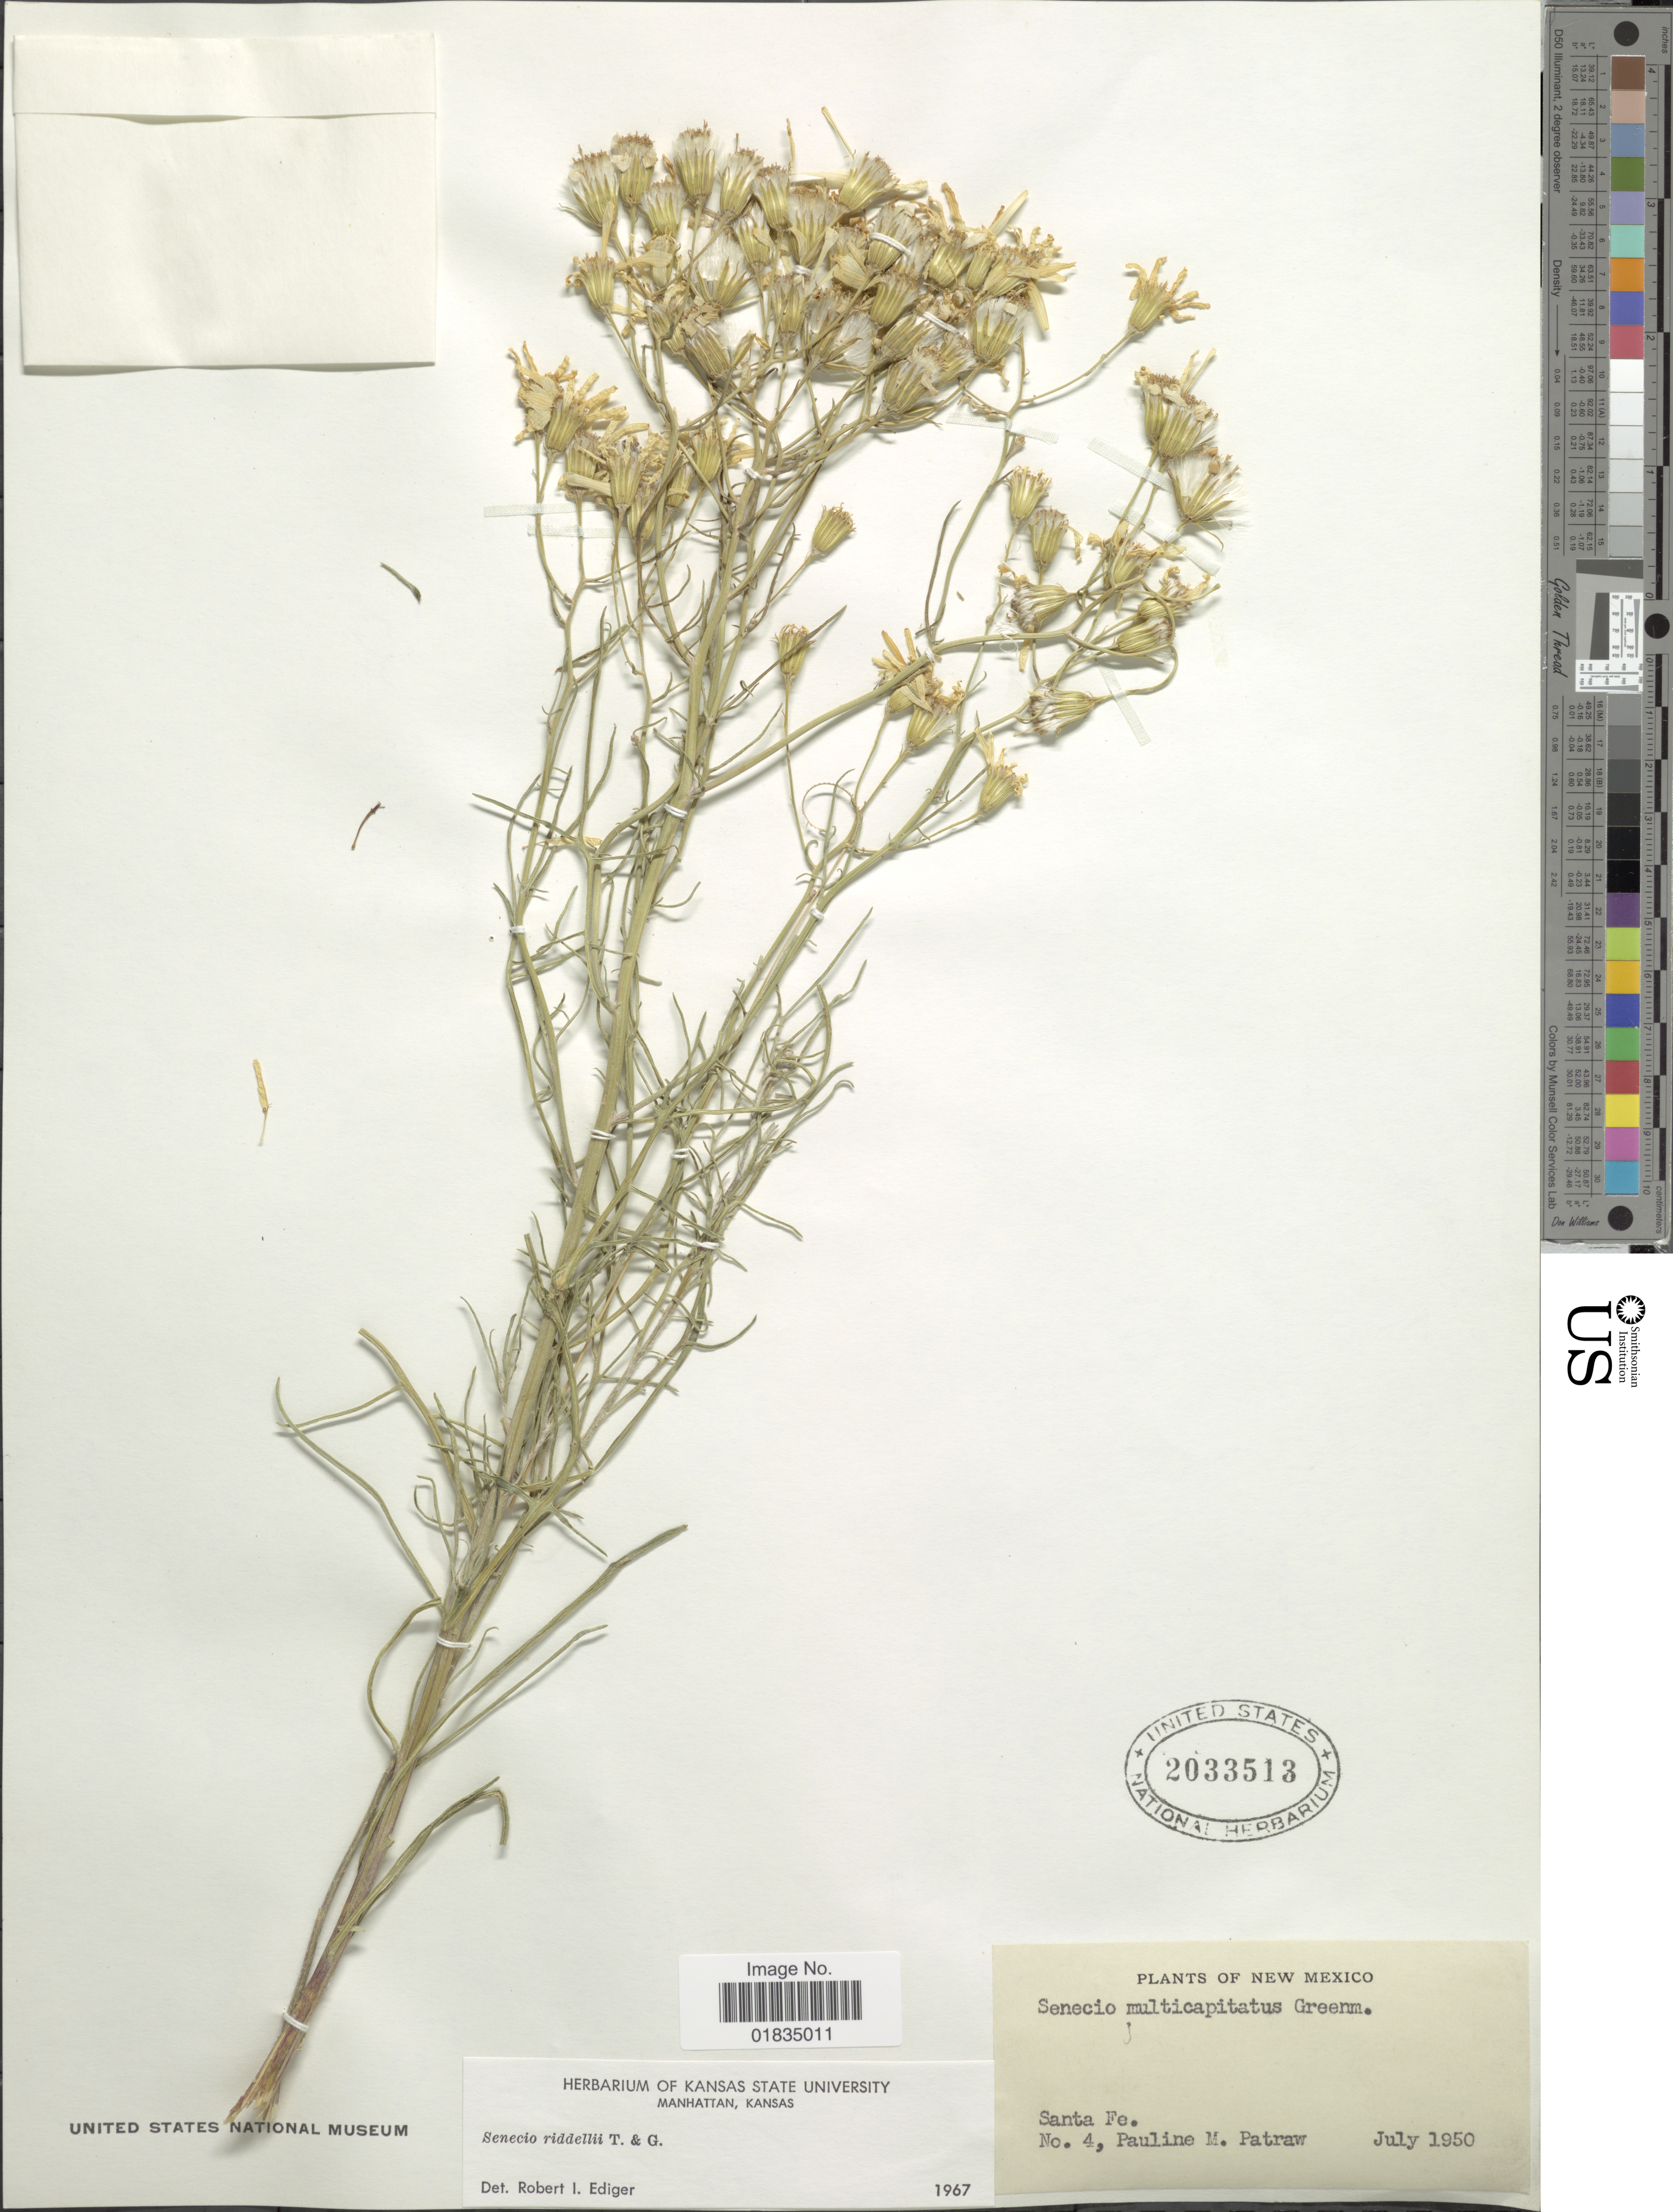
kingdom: Plantae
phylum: Tracheophyta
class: Magnoliopsida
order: Asterales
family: Asteraceae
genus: Senecio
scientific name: Senecio riddellii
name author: Torr. & A. Gray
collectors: P. Patraw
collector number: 4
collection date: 1950-07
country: United States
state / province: New Mexico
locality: Santa Fe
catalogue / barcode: US 2033513